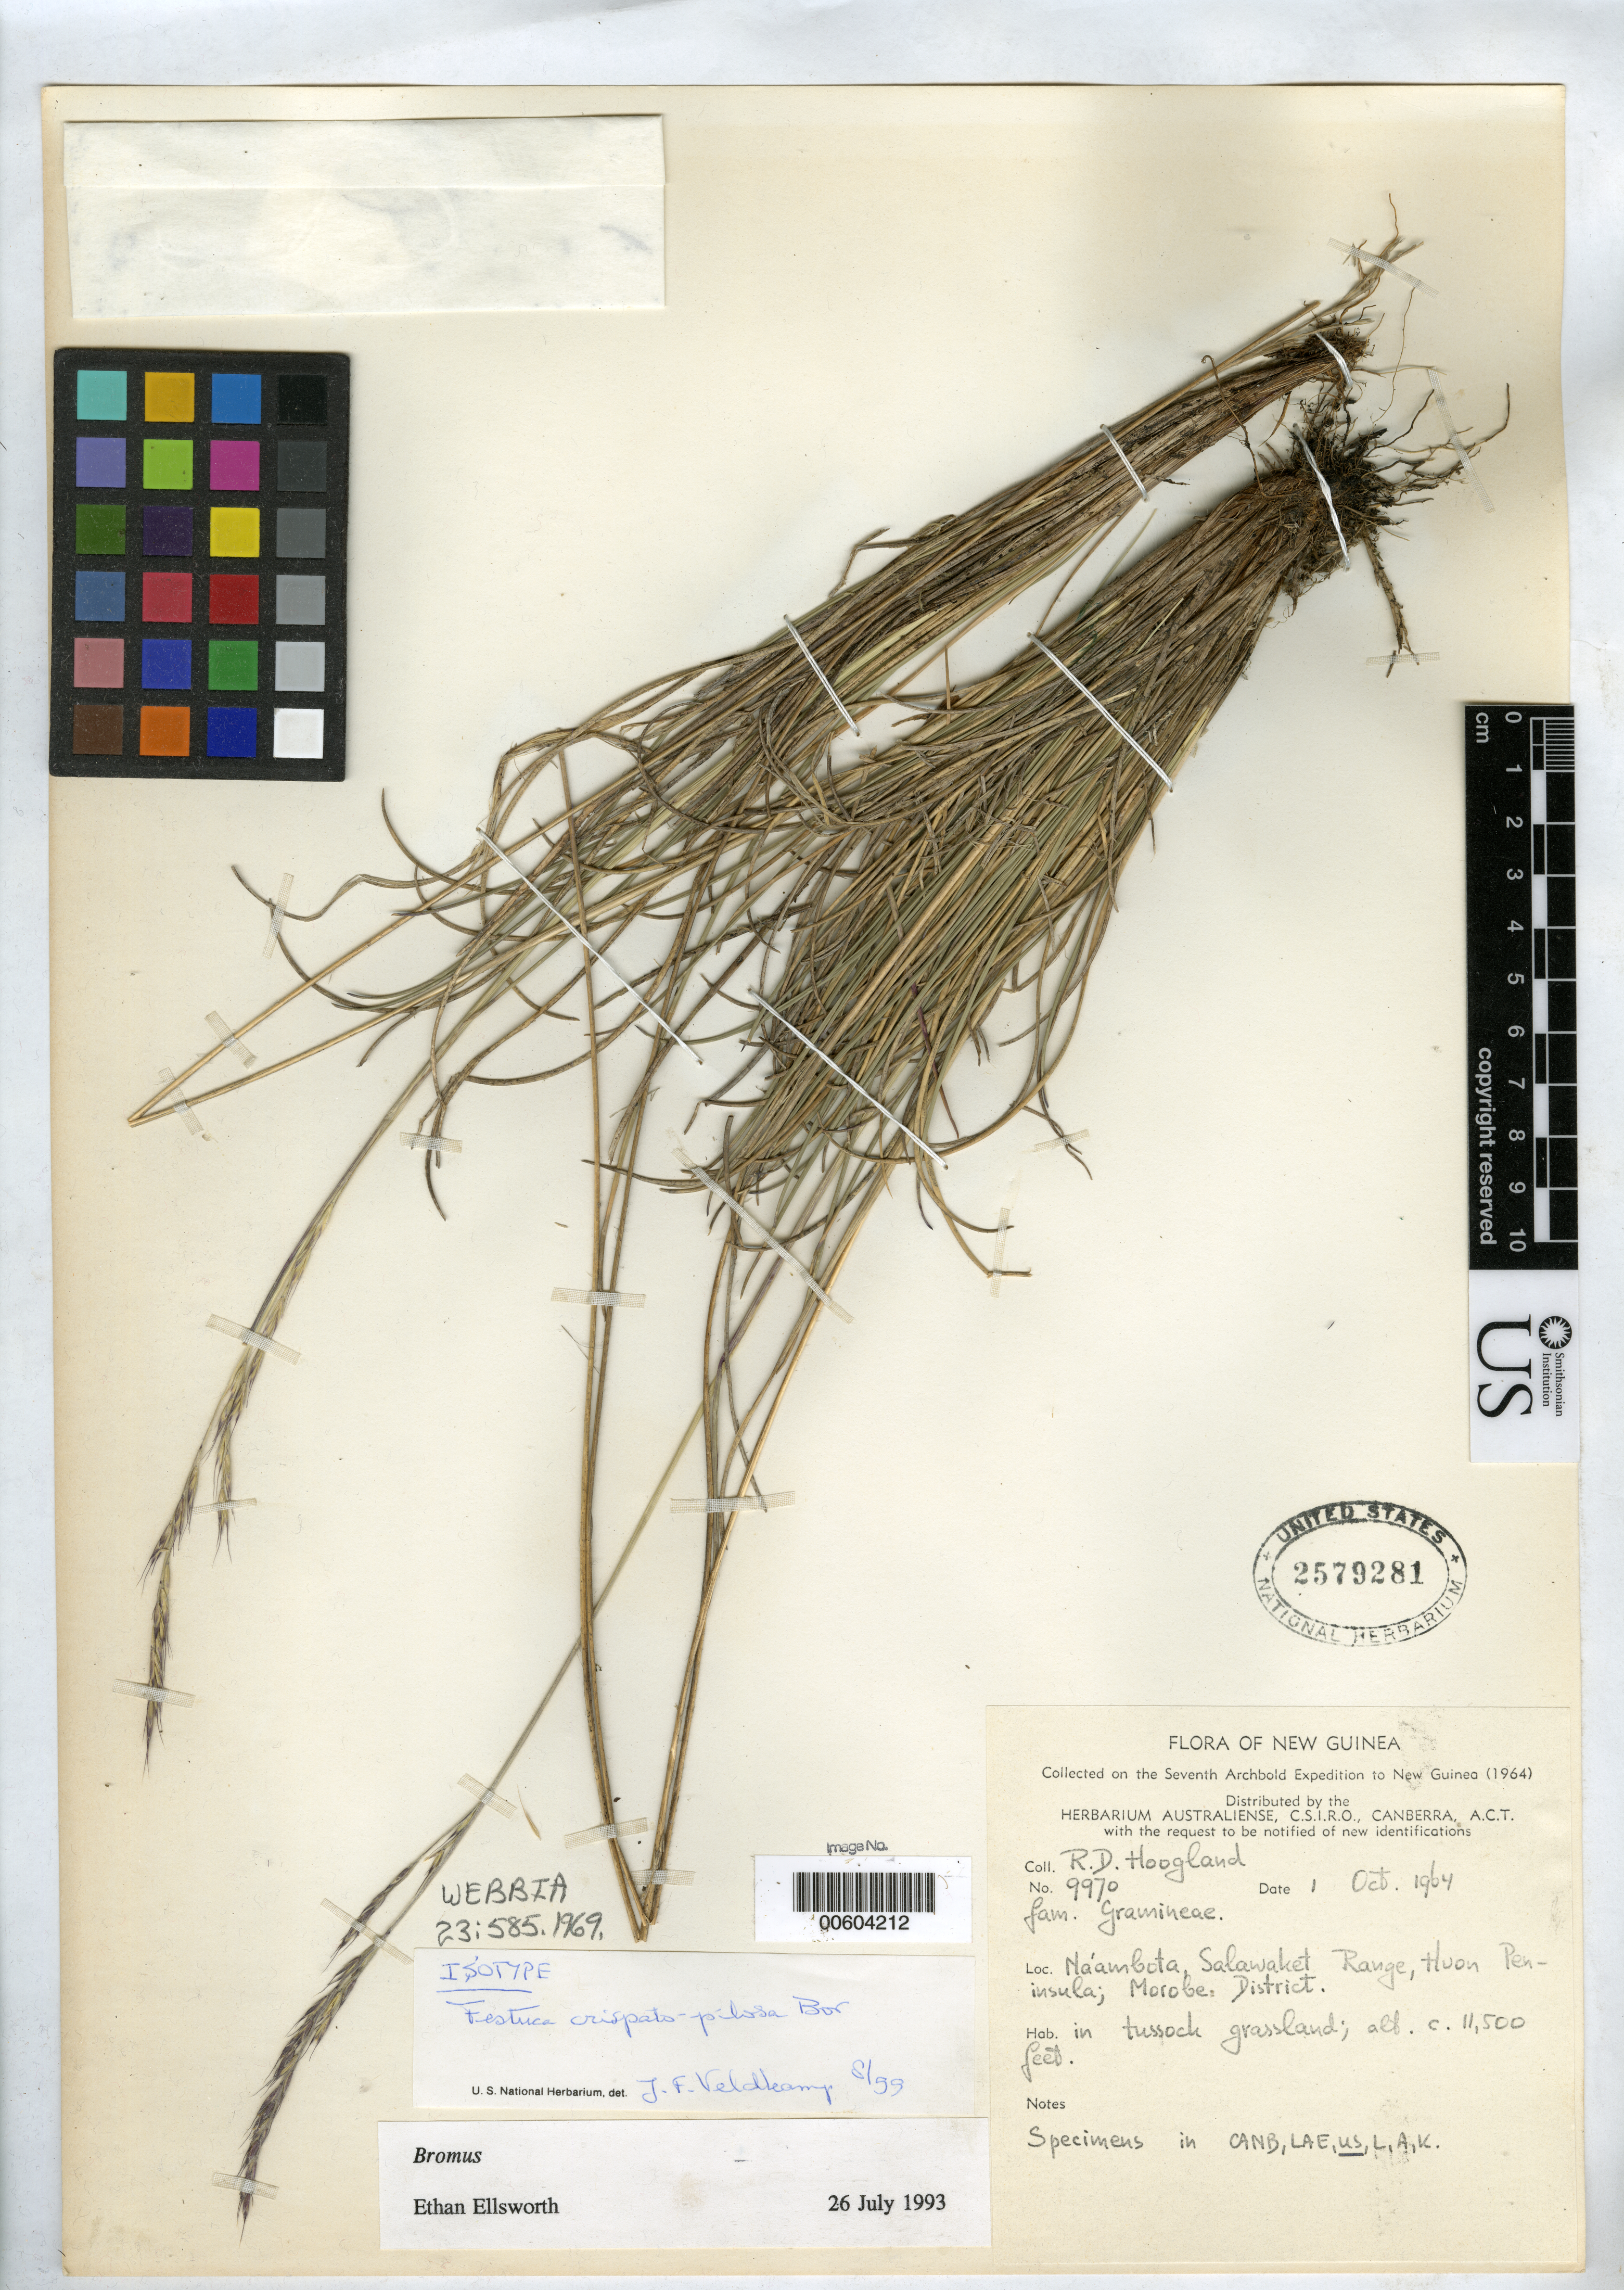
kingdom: Plantae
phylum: Tracheophyta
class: Liliopsida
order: Poales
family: Poaceae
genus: Festuca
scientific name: Festuca crispato-pilosa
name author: Bor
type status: Isotype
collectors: R. D. Hoogland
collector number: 9970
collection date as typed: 01 Oct 1964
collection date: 1964-10-01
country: Papua New Guinea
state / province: Morobe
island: New Guinea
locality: Naambota, Salawaket Range, Huon Peninsula.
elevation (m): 3505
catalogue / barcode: US 2579281